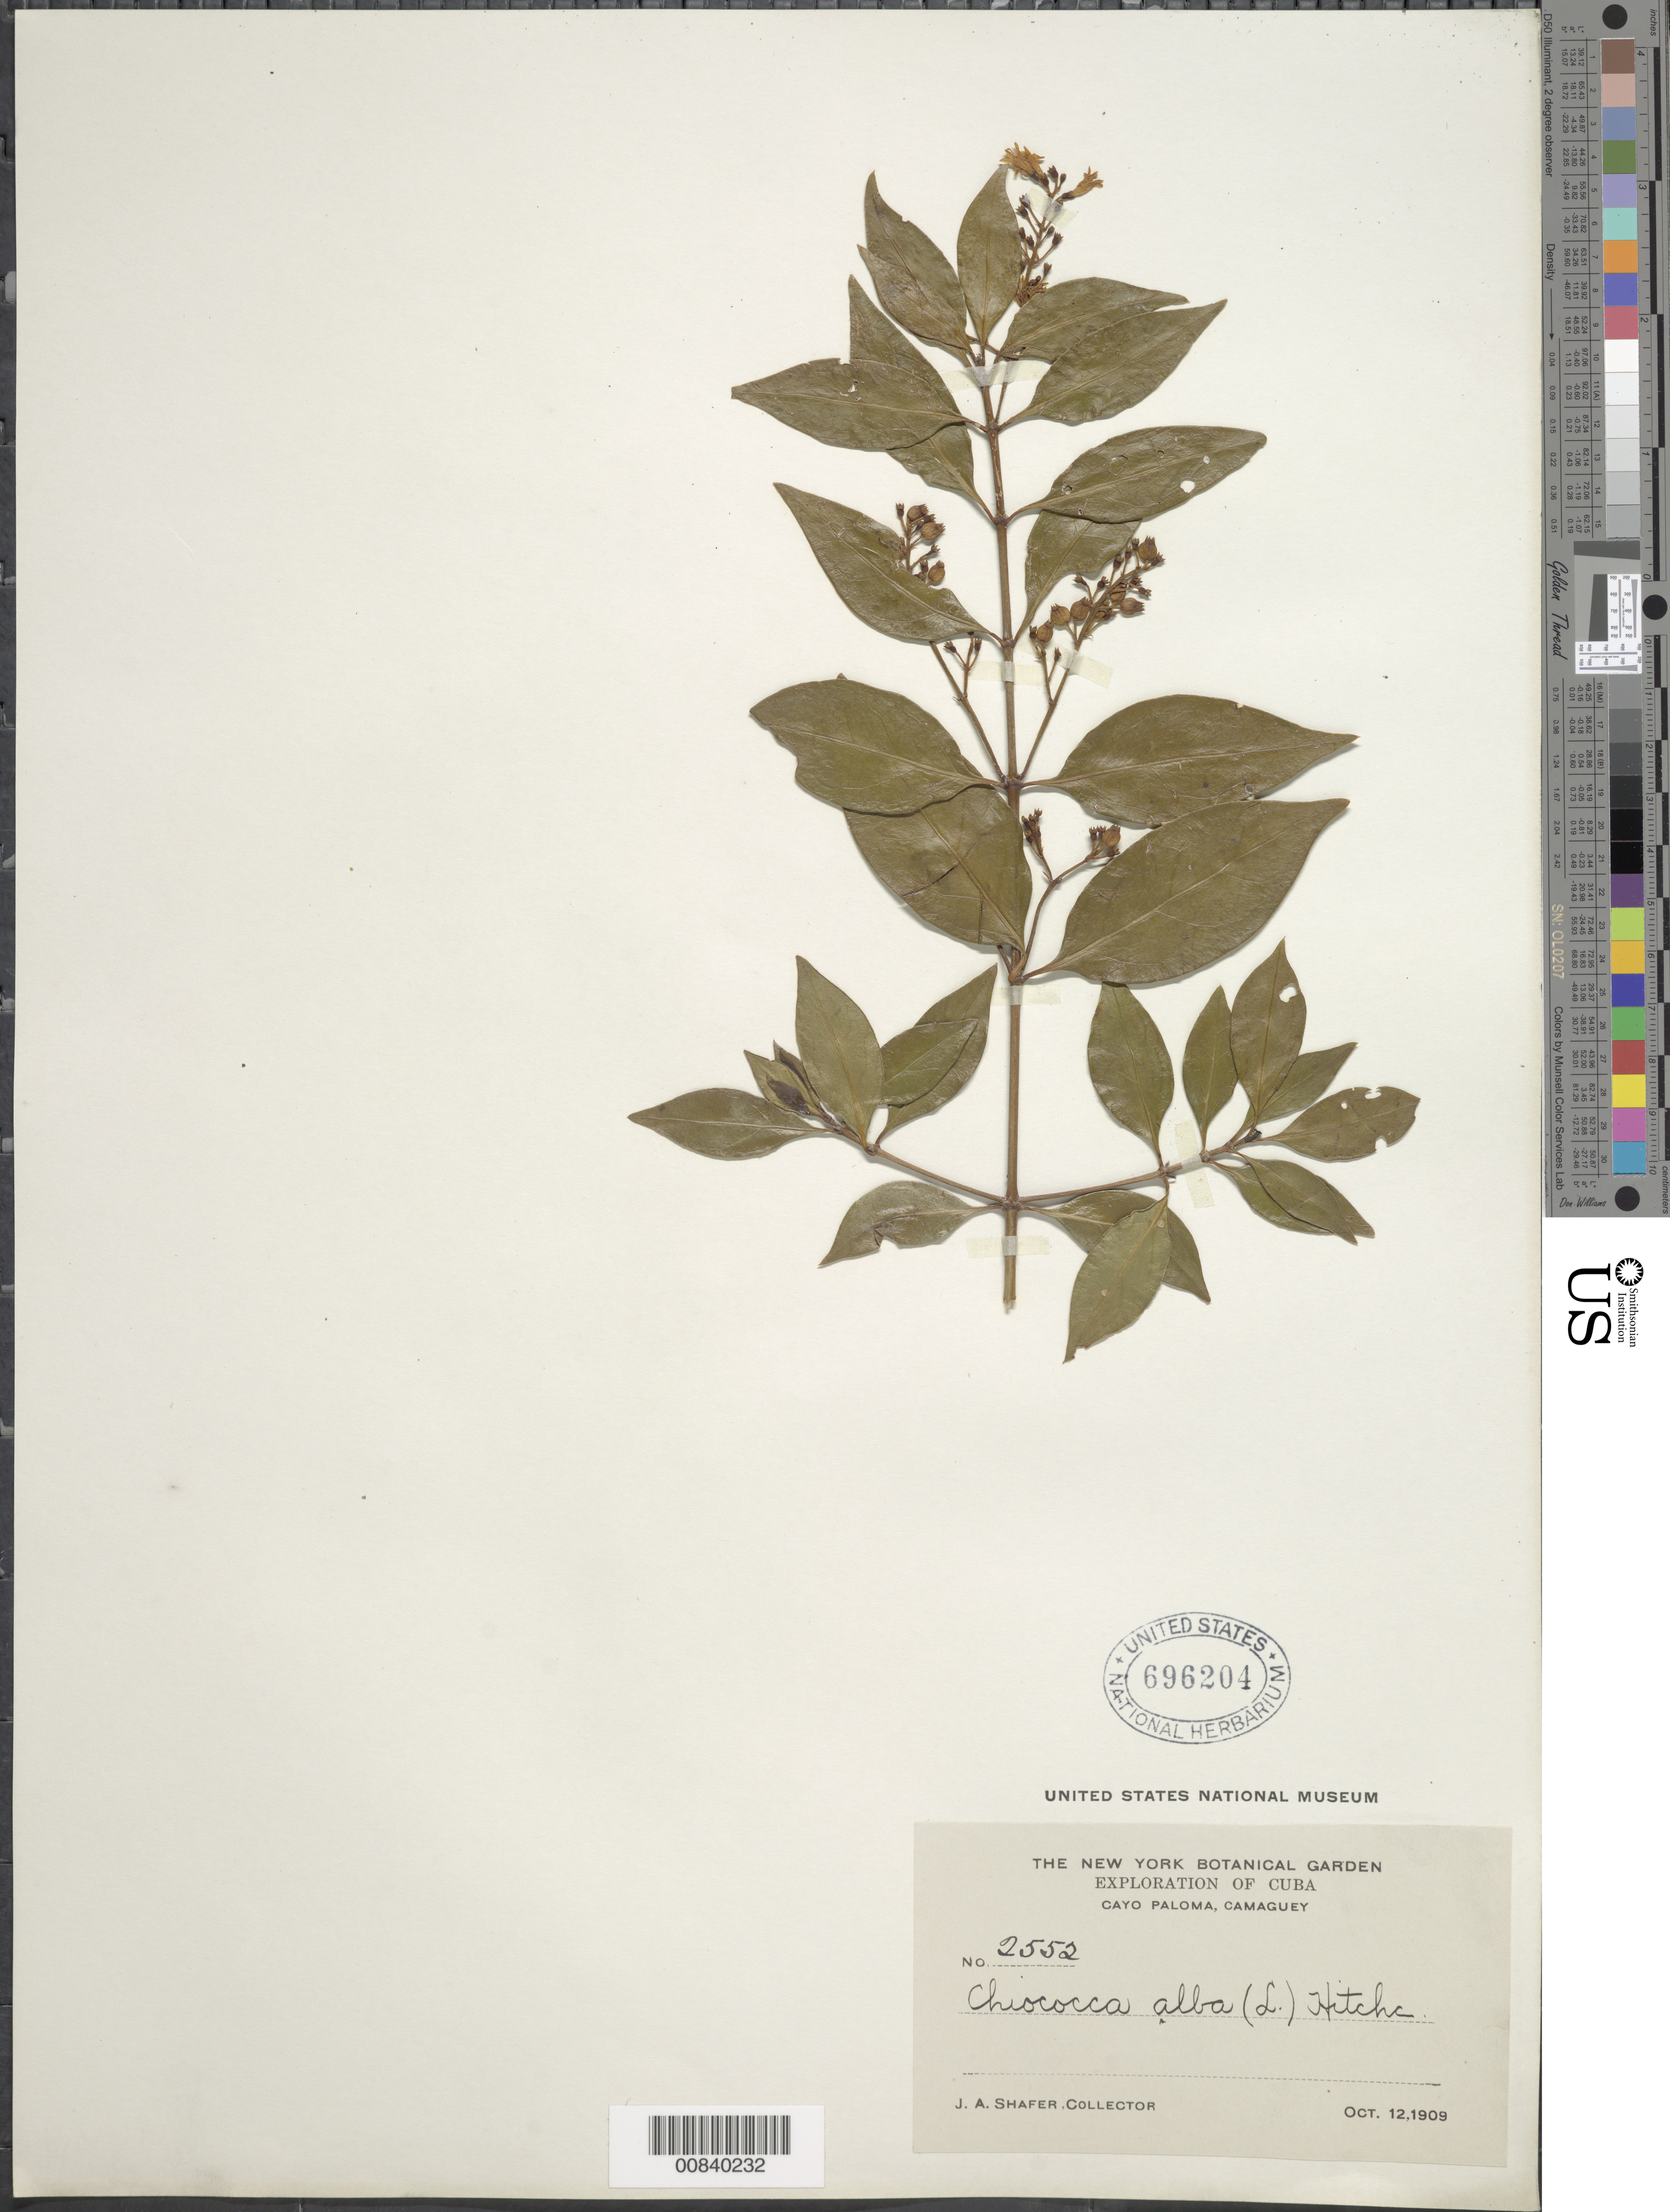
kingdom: Plantae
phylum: Tracheophyta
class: Magnoliopsida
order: Gentianales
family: Rubiaceae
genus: Chiococca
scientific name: Chiococca alba subsp. alba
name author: (L.) Hitchc.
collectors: J. A. Shafer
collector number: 2552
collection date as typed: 12 Oct 1909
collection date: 1909-10-12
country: Cuba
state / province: Camaguey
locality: Cayo Paloma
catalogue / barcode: US 696204